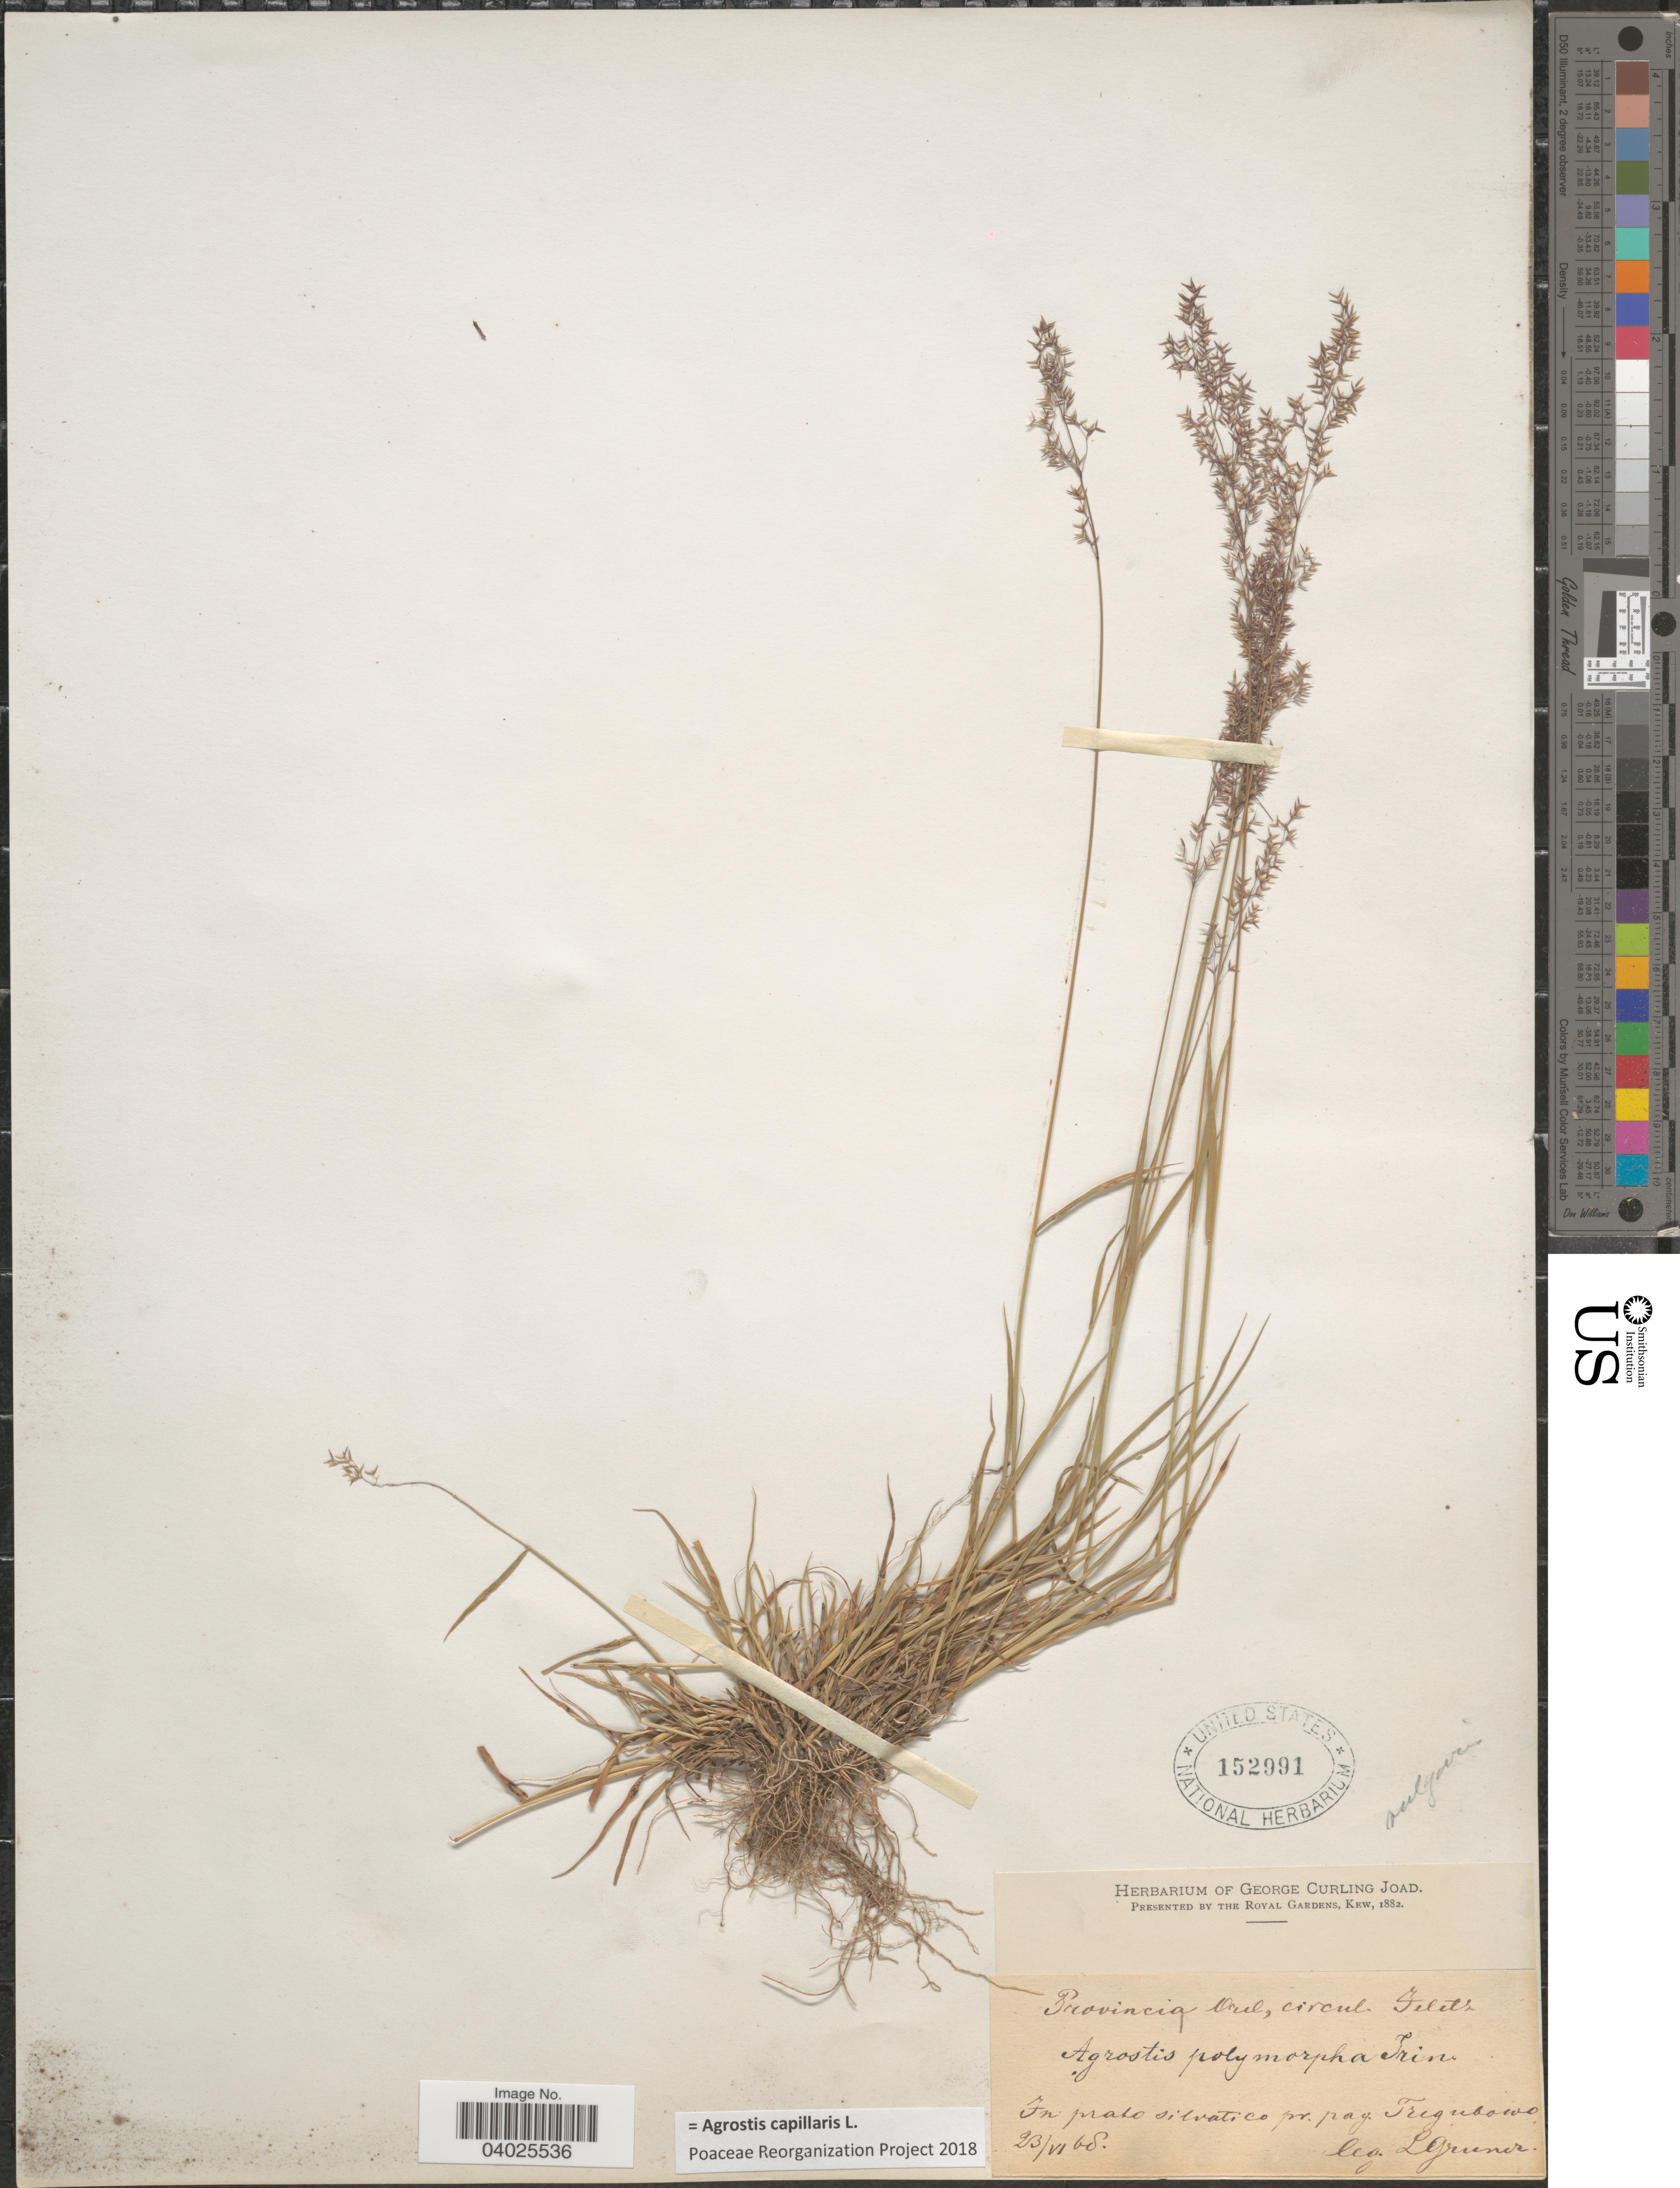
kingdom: Plantae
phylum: Tracheophyta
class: Liliopsida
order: Poales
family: Poaceae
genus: Agrostis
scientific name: Agrostis capillaris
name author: L.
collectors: L. F. Gruner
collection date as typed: Transcribed d/m/y: 23/6/68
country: Russian Federation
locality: Provincia Oril, circul. Teletz. In prato silvatico pr. pag. Tregubowo.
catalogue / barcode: US 152991